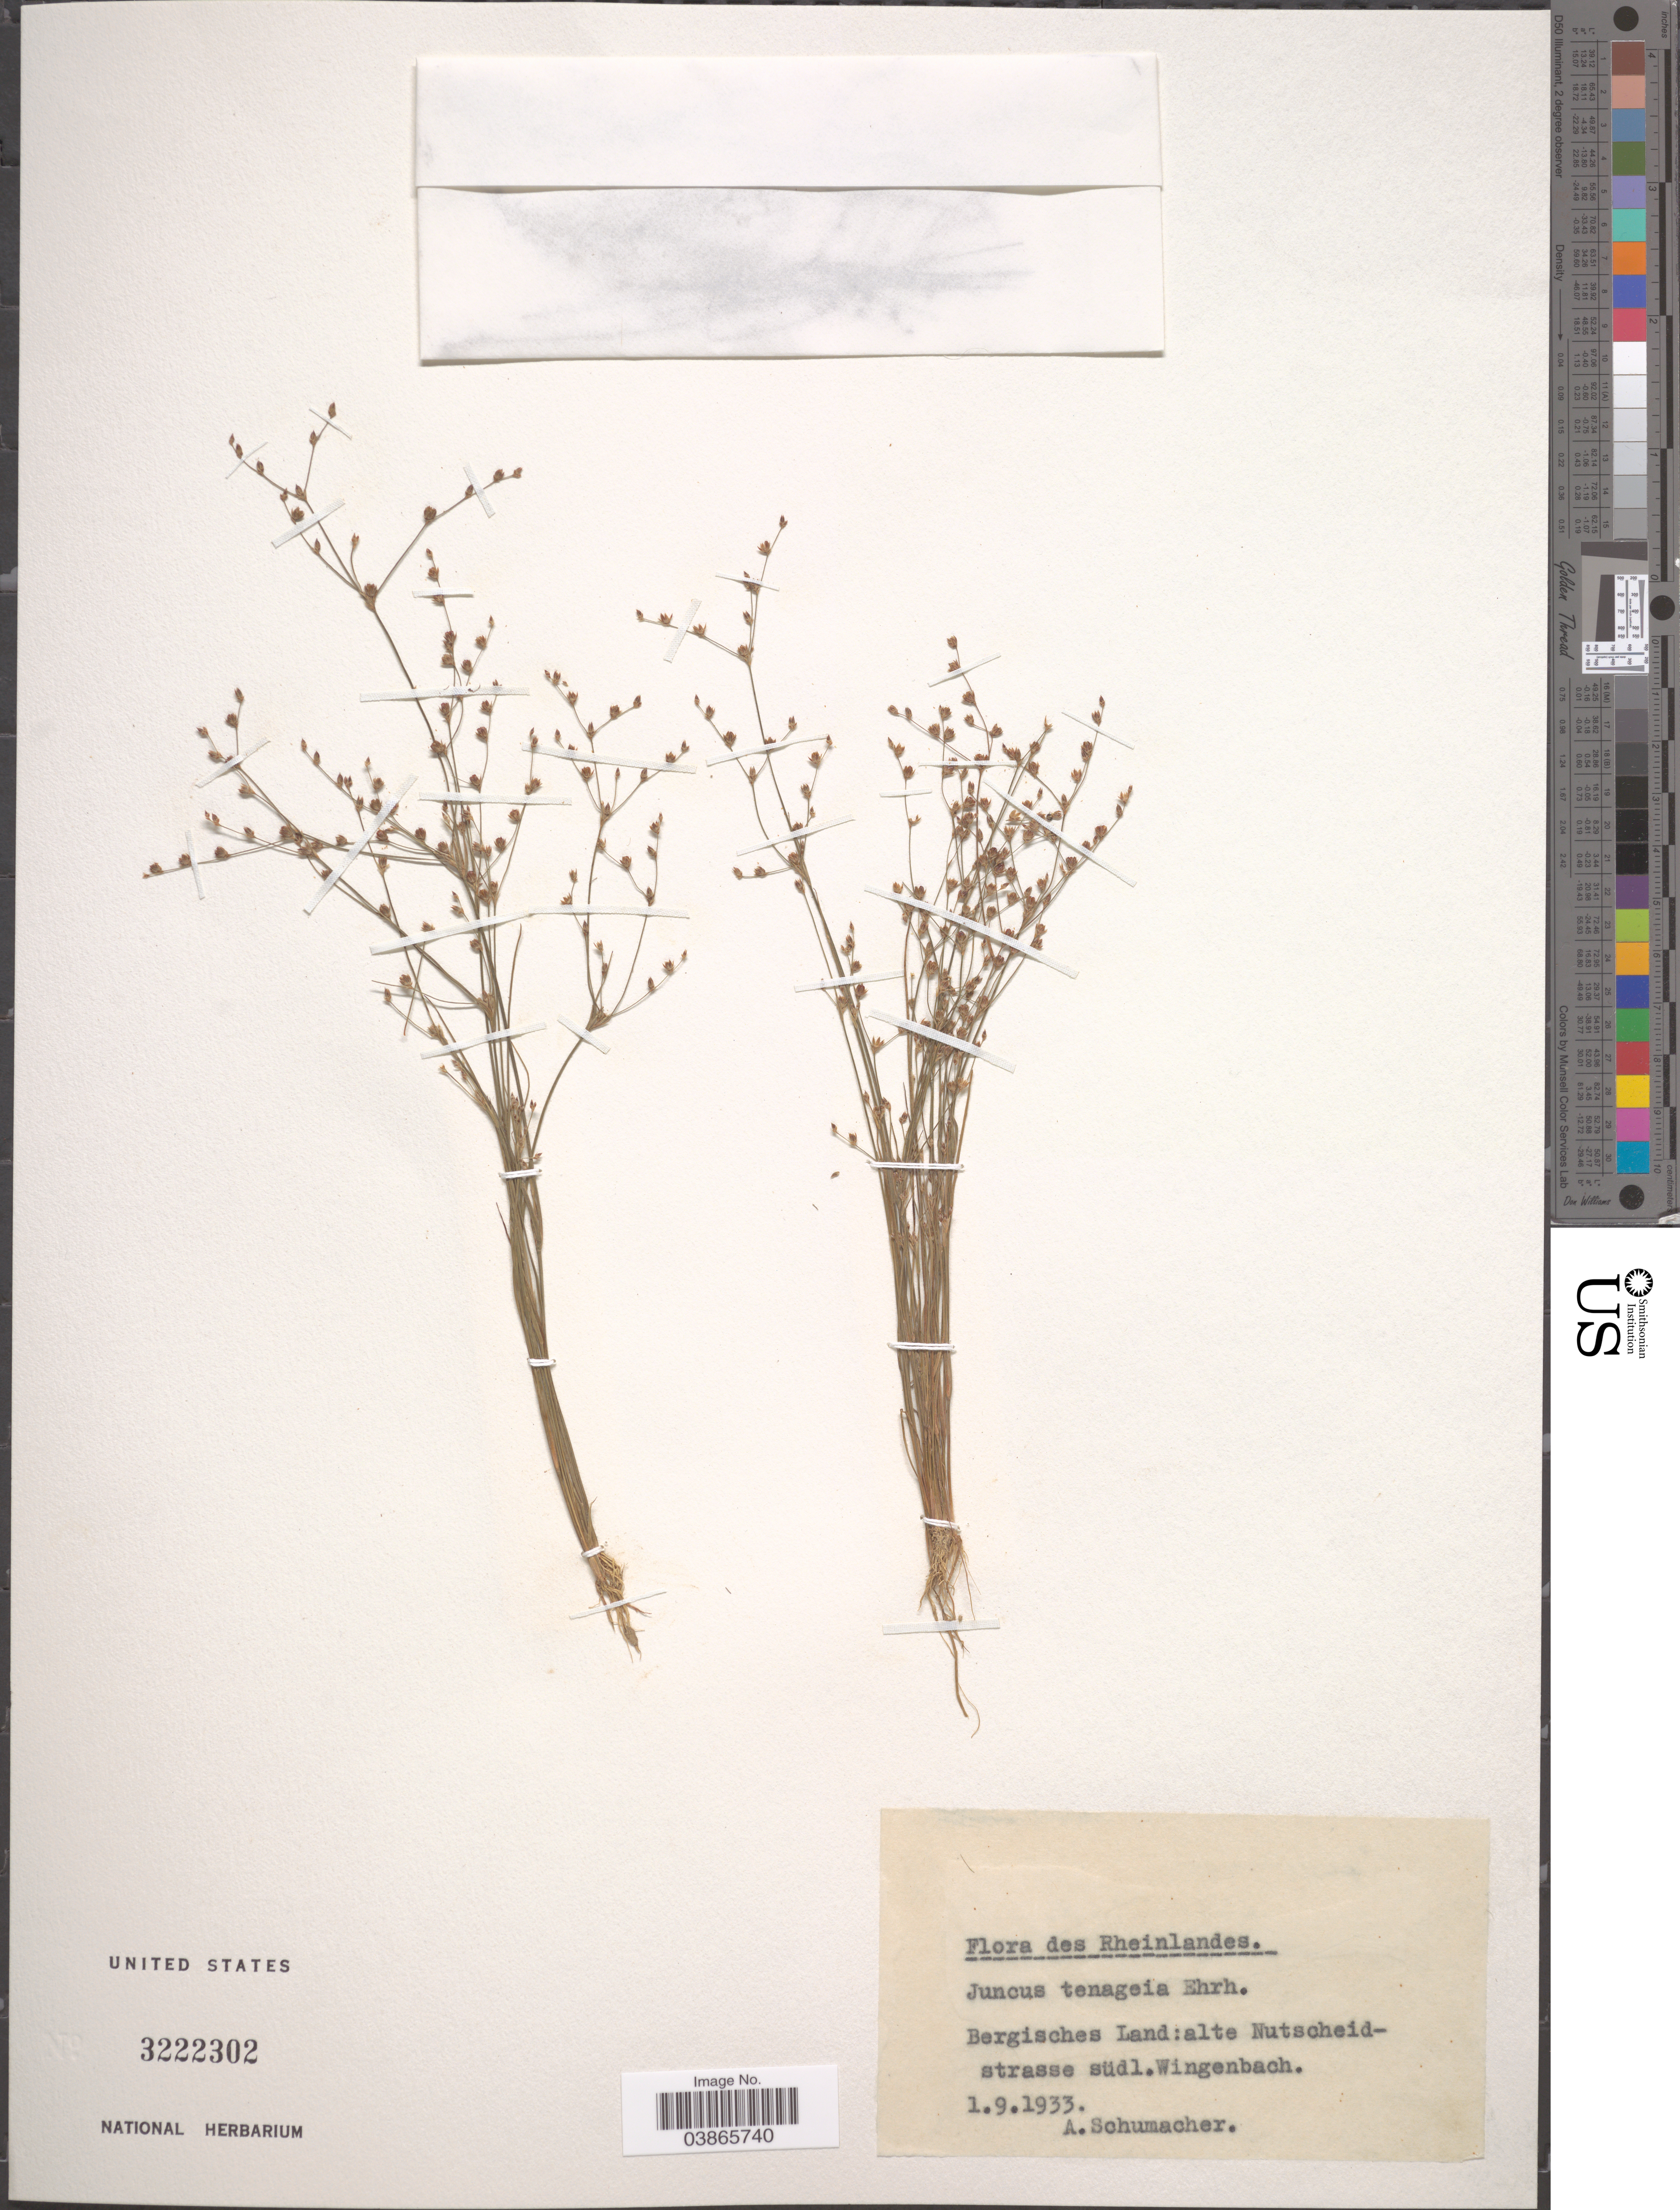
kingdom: Plantae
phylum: Tracheophyta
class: Liliopsida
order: Poales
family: Juncaceae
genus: Juncus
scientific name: Juncus tenageia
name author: Ehrh. ex L. f.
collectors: A. Schumacher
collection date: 1933-09-01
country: Germany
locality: Rheinlandes. Bergisches Land: alte Nutscheidstrasse südl.Wingenbach.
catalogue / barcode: US 3222302